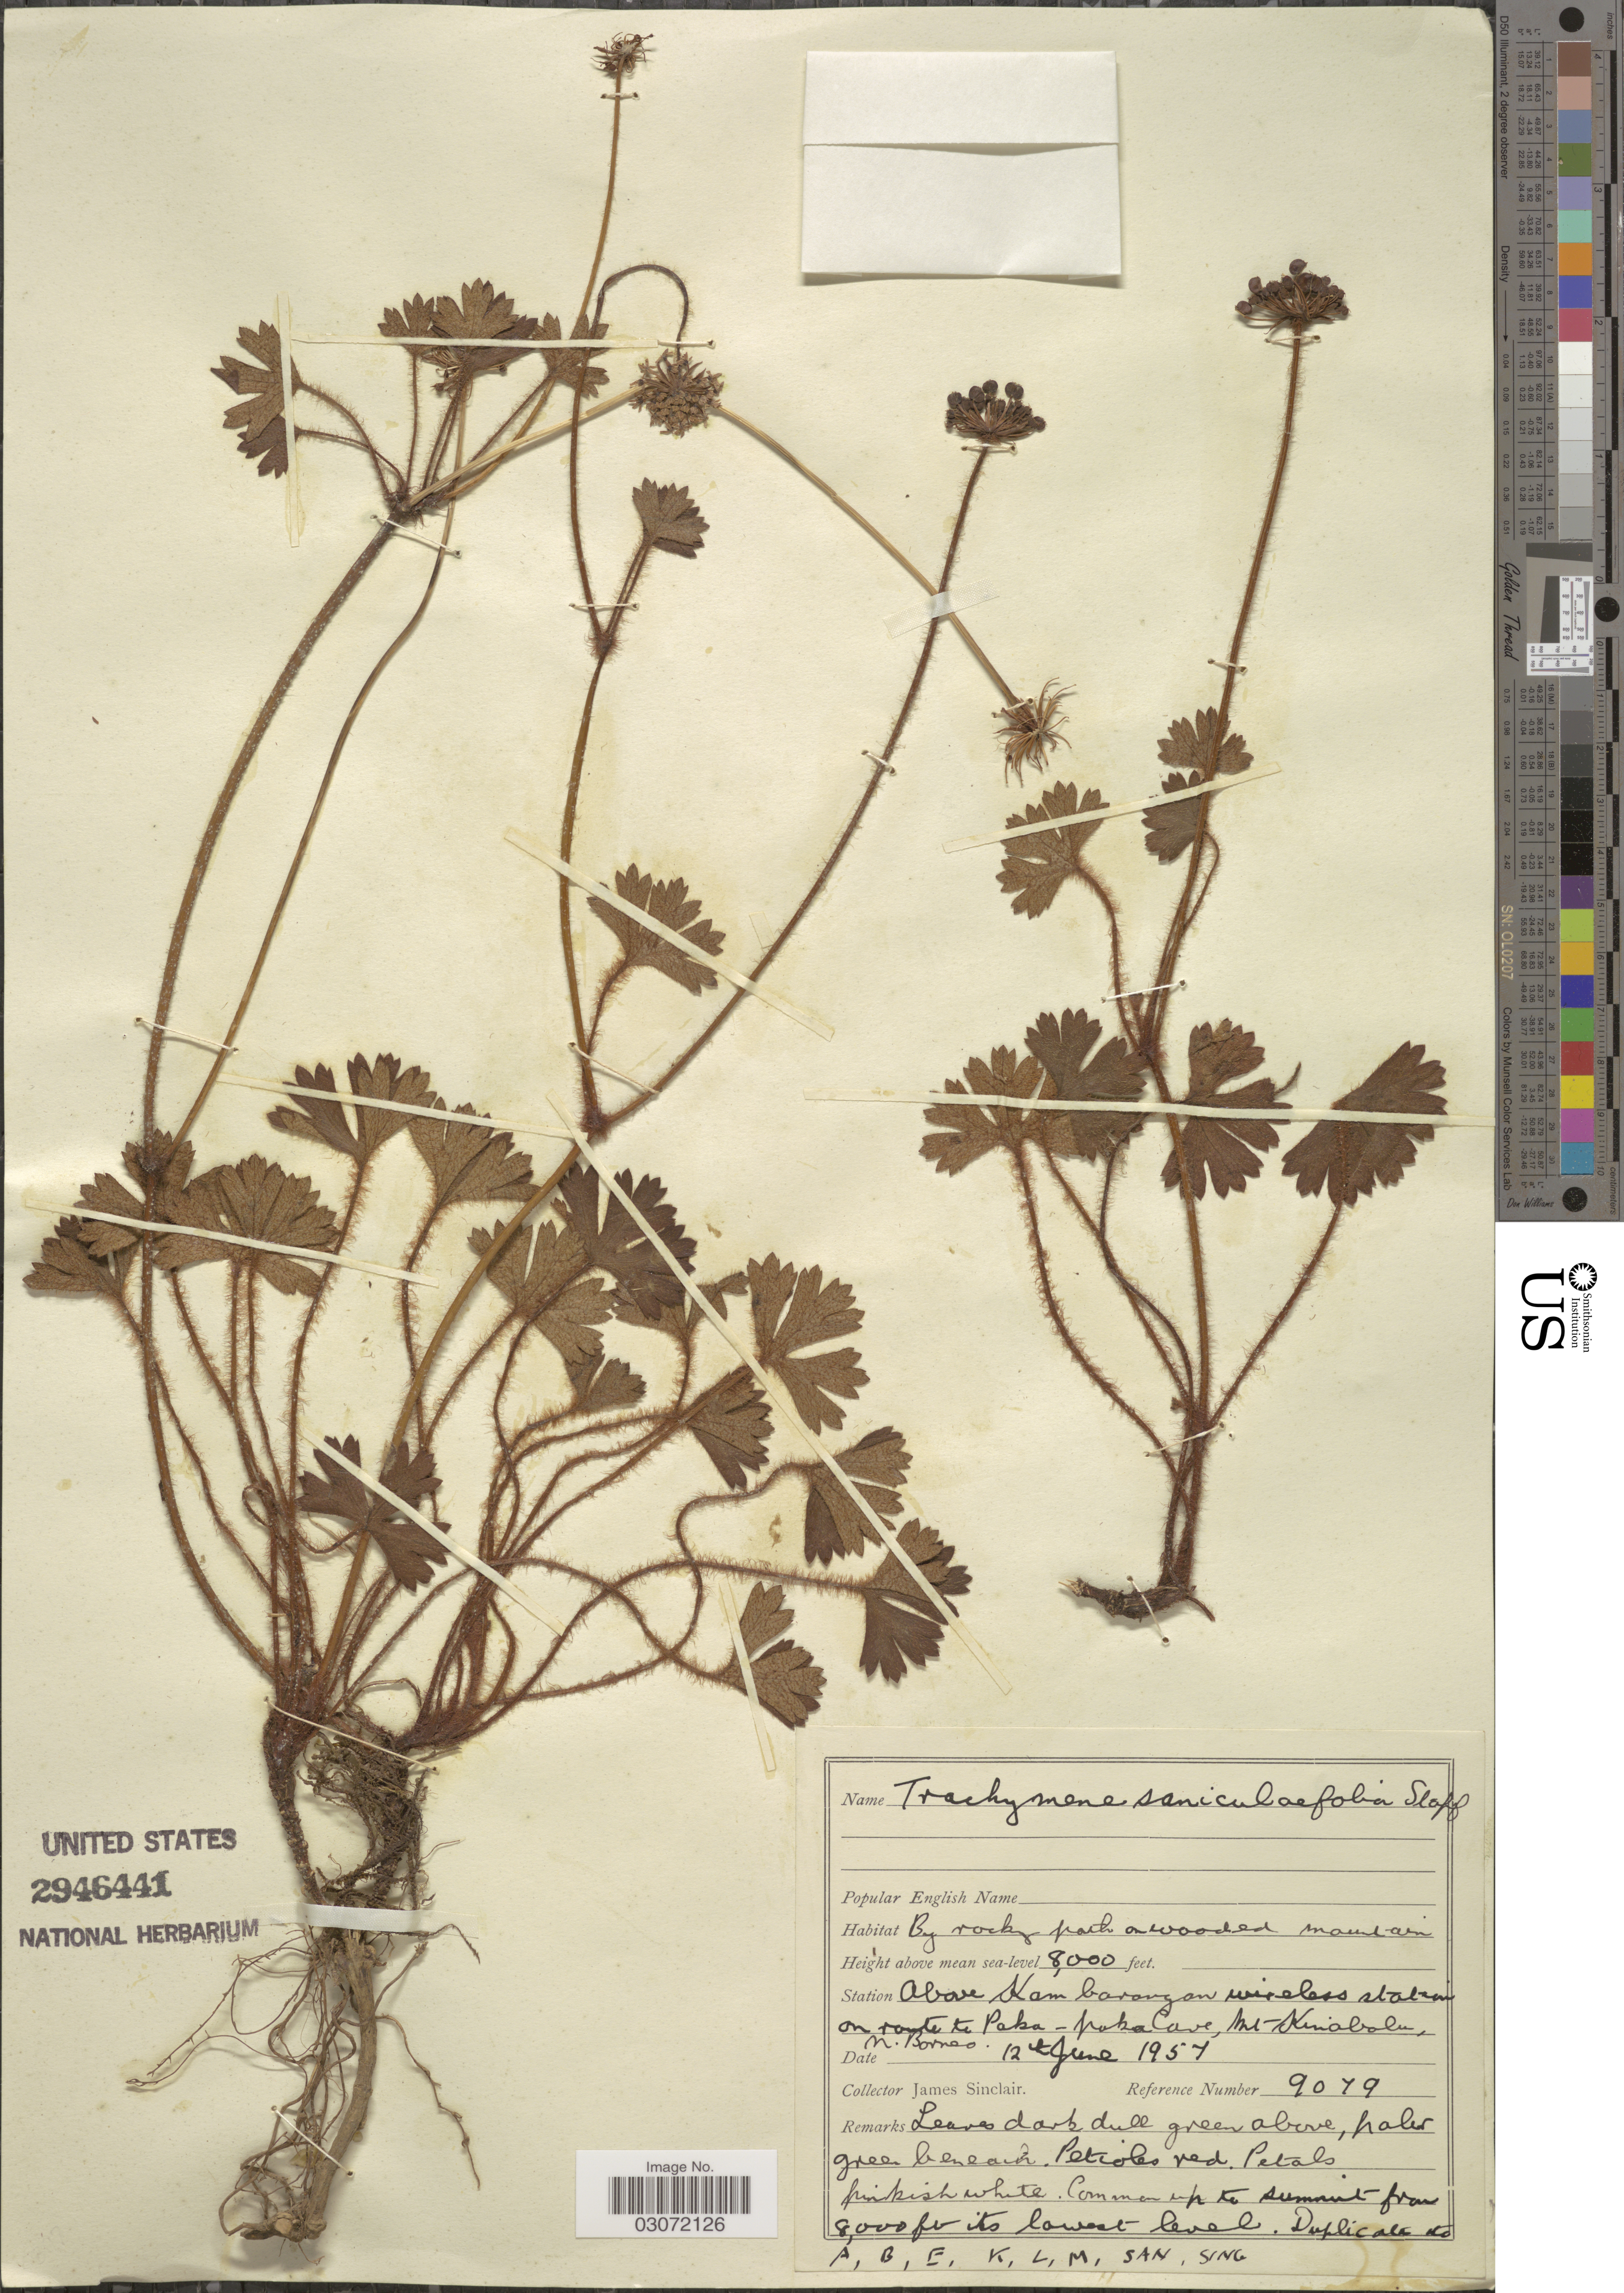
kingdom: Plantae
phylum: Tracheophyta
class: Magnoliopsida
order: Apiales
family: Araliaceae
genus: Trachymene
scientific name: Trachymene saniculaefolia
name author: Stapf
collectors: J. Sinclair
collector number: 9079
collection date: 1957-06-12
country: Malaysia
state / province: Sabah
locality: Station Above Kambarangan wireless station on route to Paka-paka Cave, Mt Kinabalu, N. Borneo.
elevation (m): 2438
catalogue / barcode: US 2946441